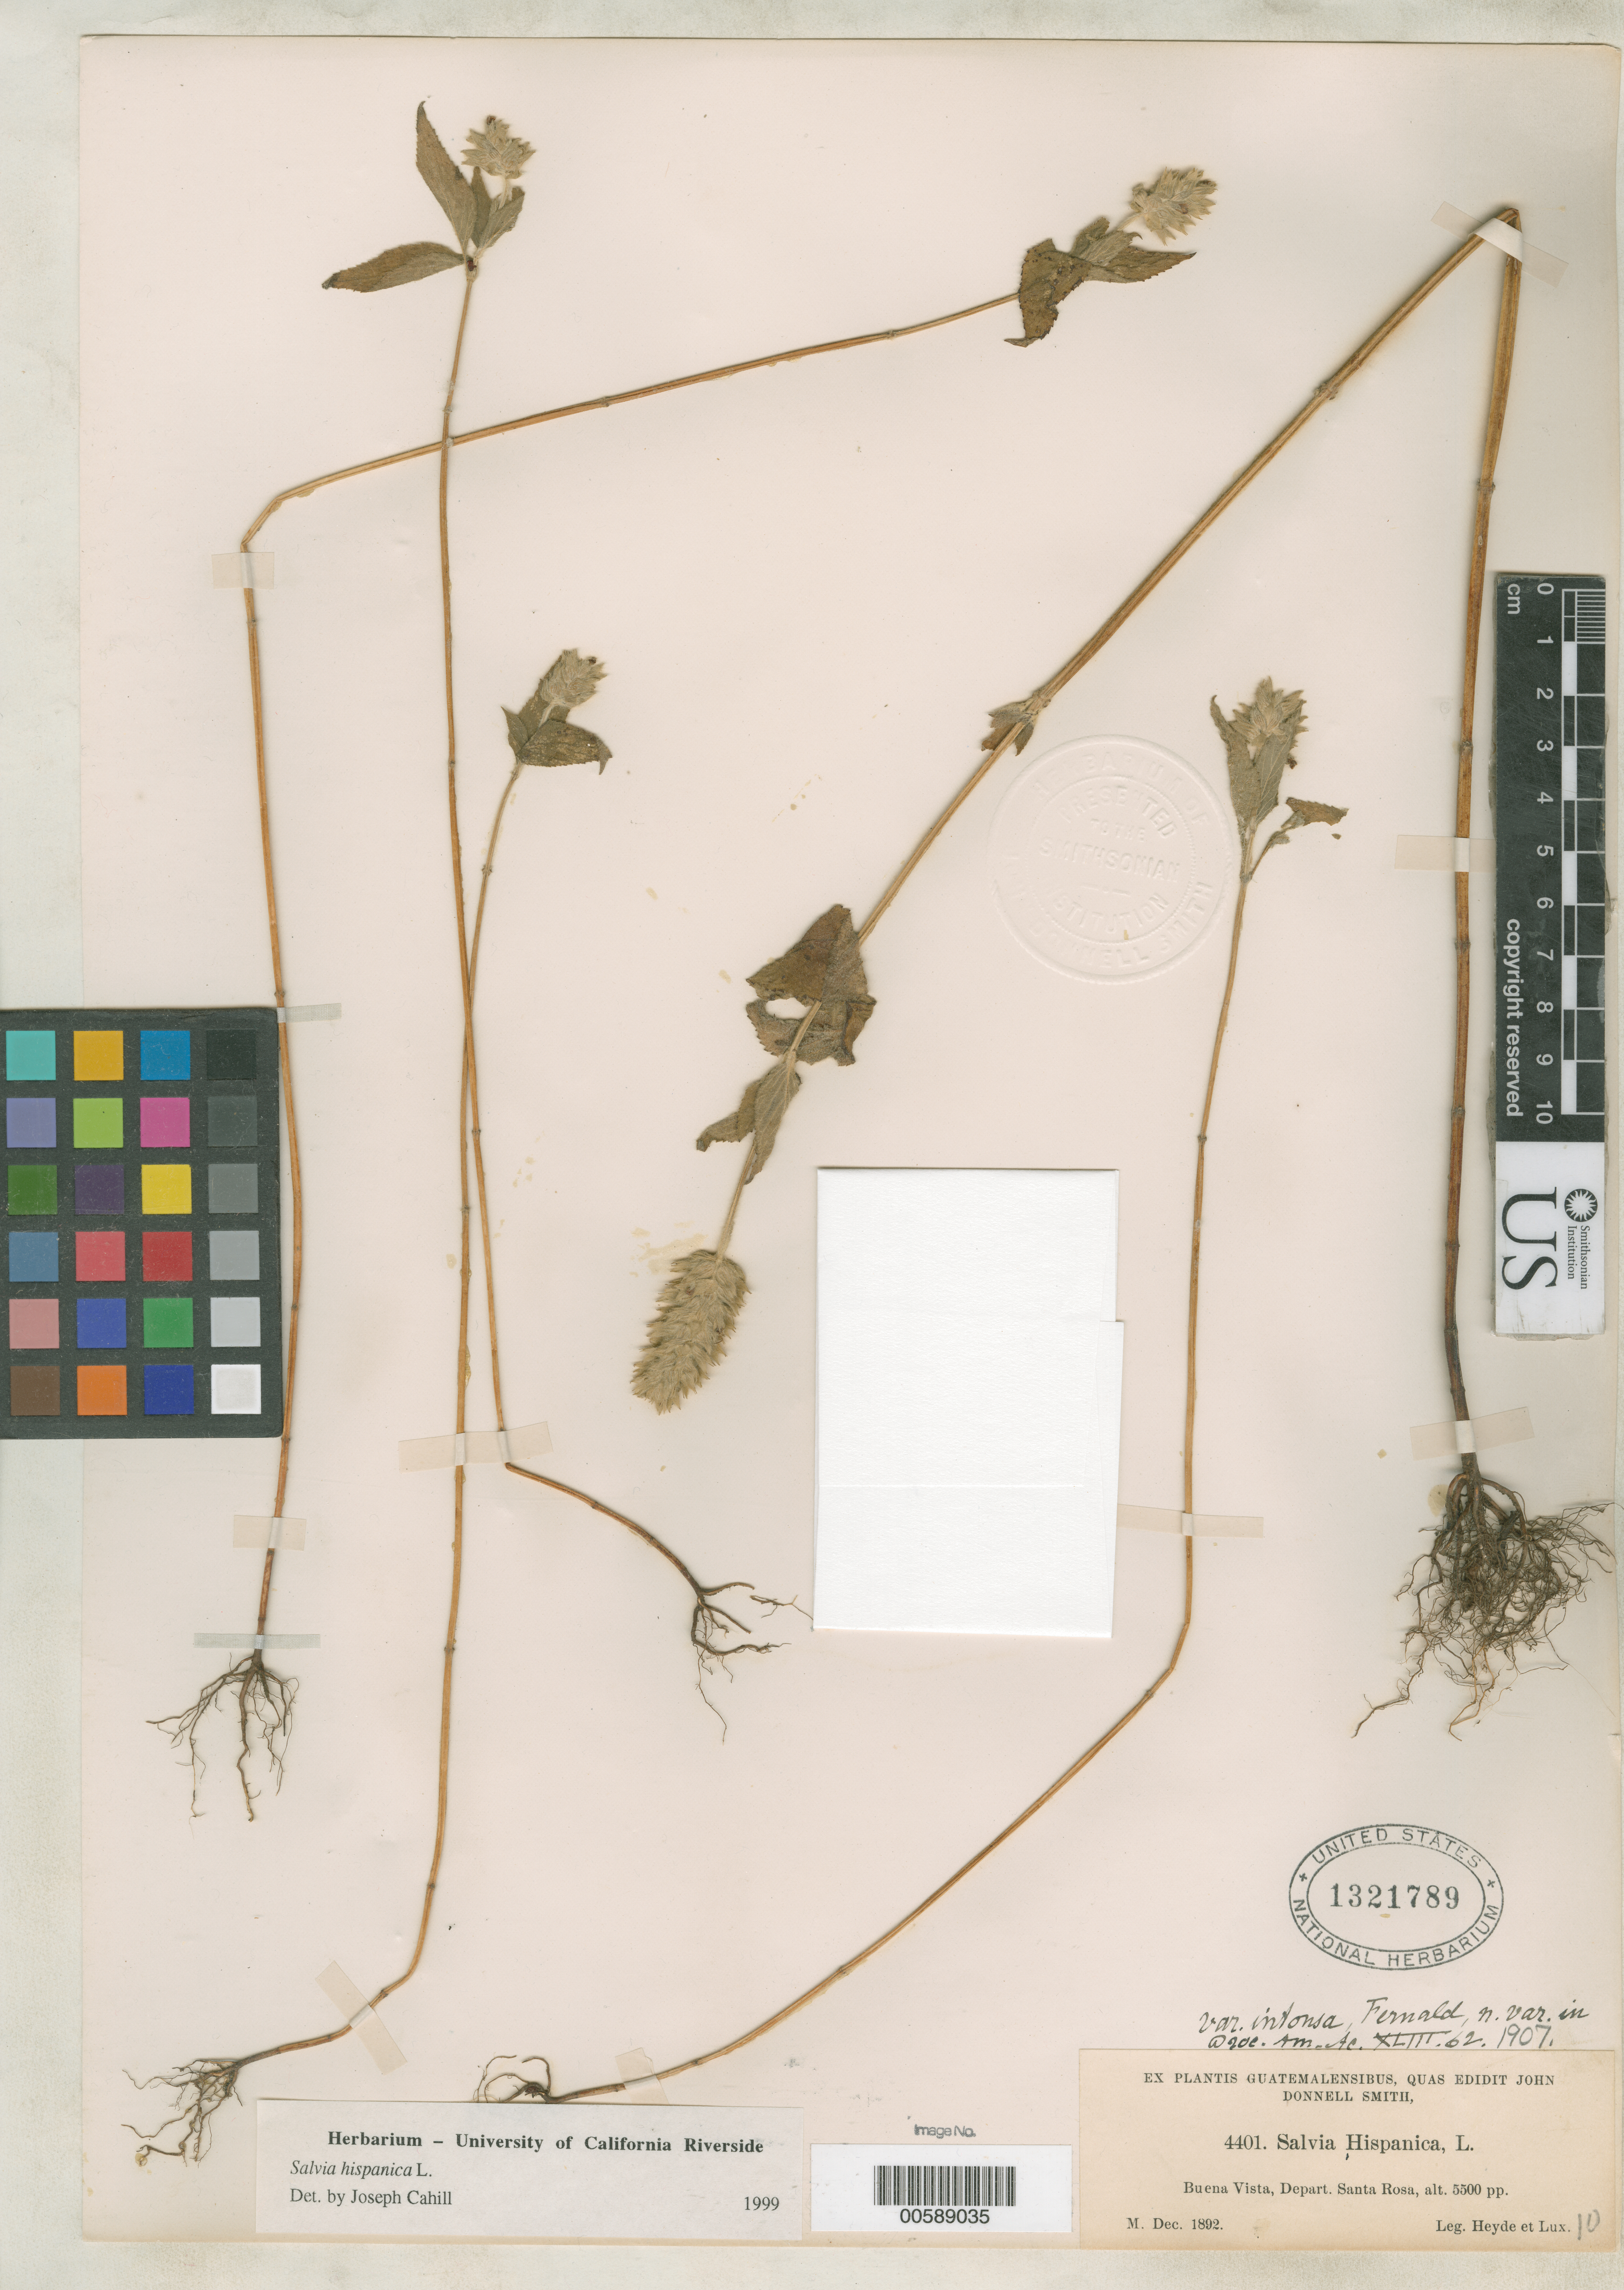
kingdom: Plantae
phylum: Tracheophyta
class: Magnoliopsida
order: Lamiales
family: Lamiaceae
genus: Salvia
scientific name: Salvia hispanica var. intonsa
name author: Fernald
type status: Isotype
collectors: E. T. Heyde & E. Lux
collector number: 4401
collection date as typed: Dec 1892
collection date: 1892-12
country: Guatemala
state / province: Santa Rosa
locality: Buena Vista.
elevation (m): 1676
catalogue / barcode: US 1321789